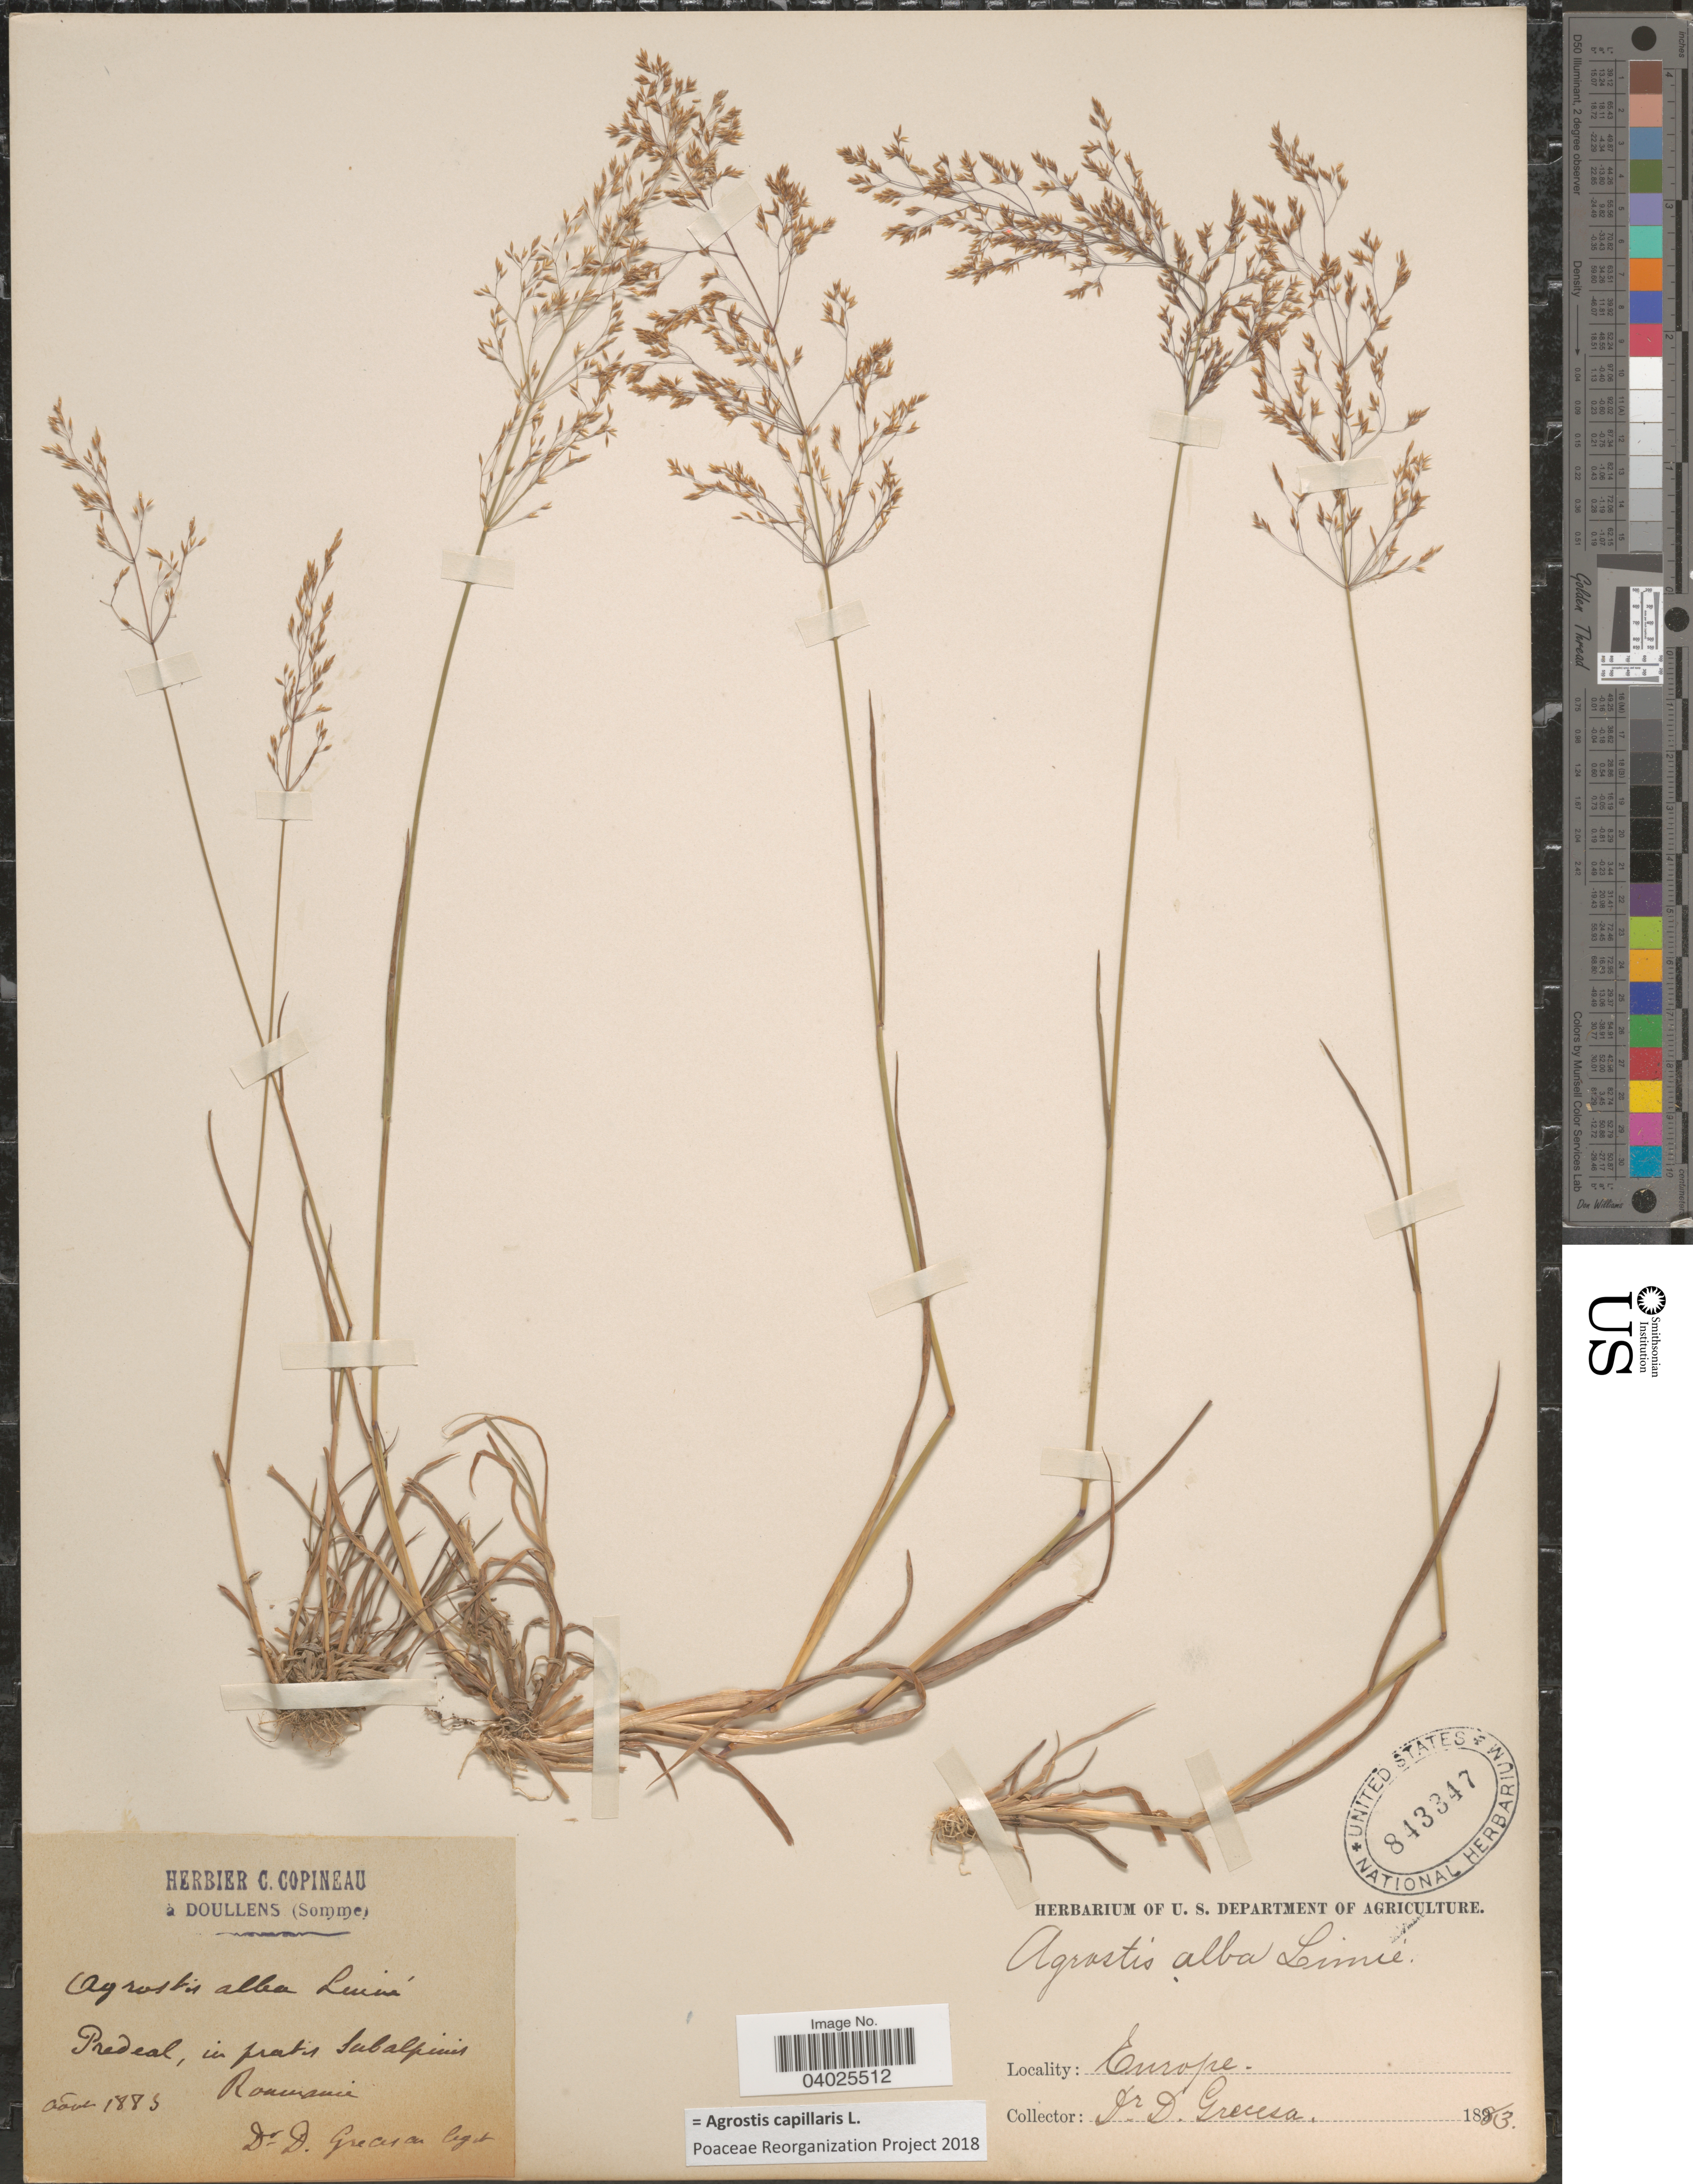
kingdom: Plantae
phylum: Tracheophyta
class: Liliopsida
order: Poales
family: Poaceae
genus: Agrostis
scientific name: Agrostis capillaris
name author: L.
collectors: D. Grecesca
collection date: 1883-08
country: Romania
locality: Predeal, in pratis Subalpinis. Europe.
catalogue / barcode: US 843347